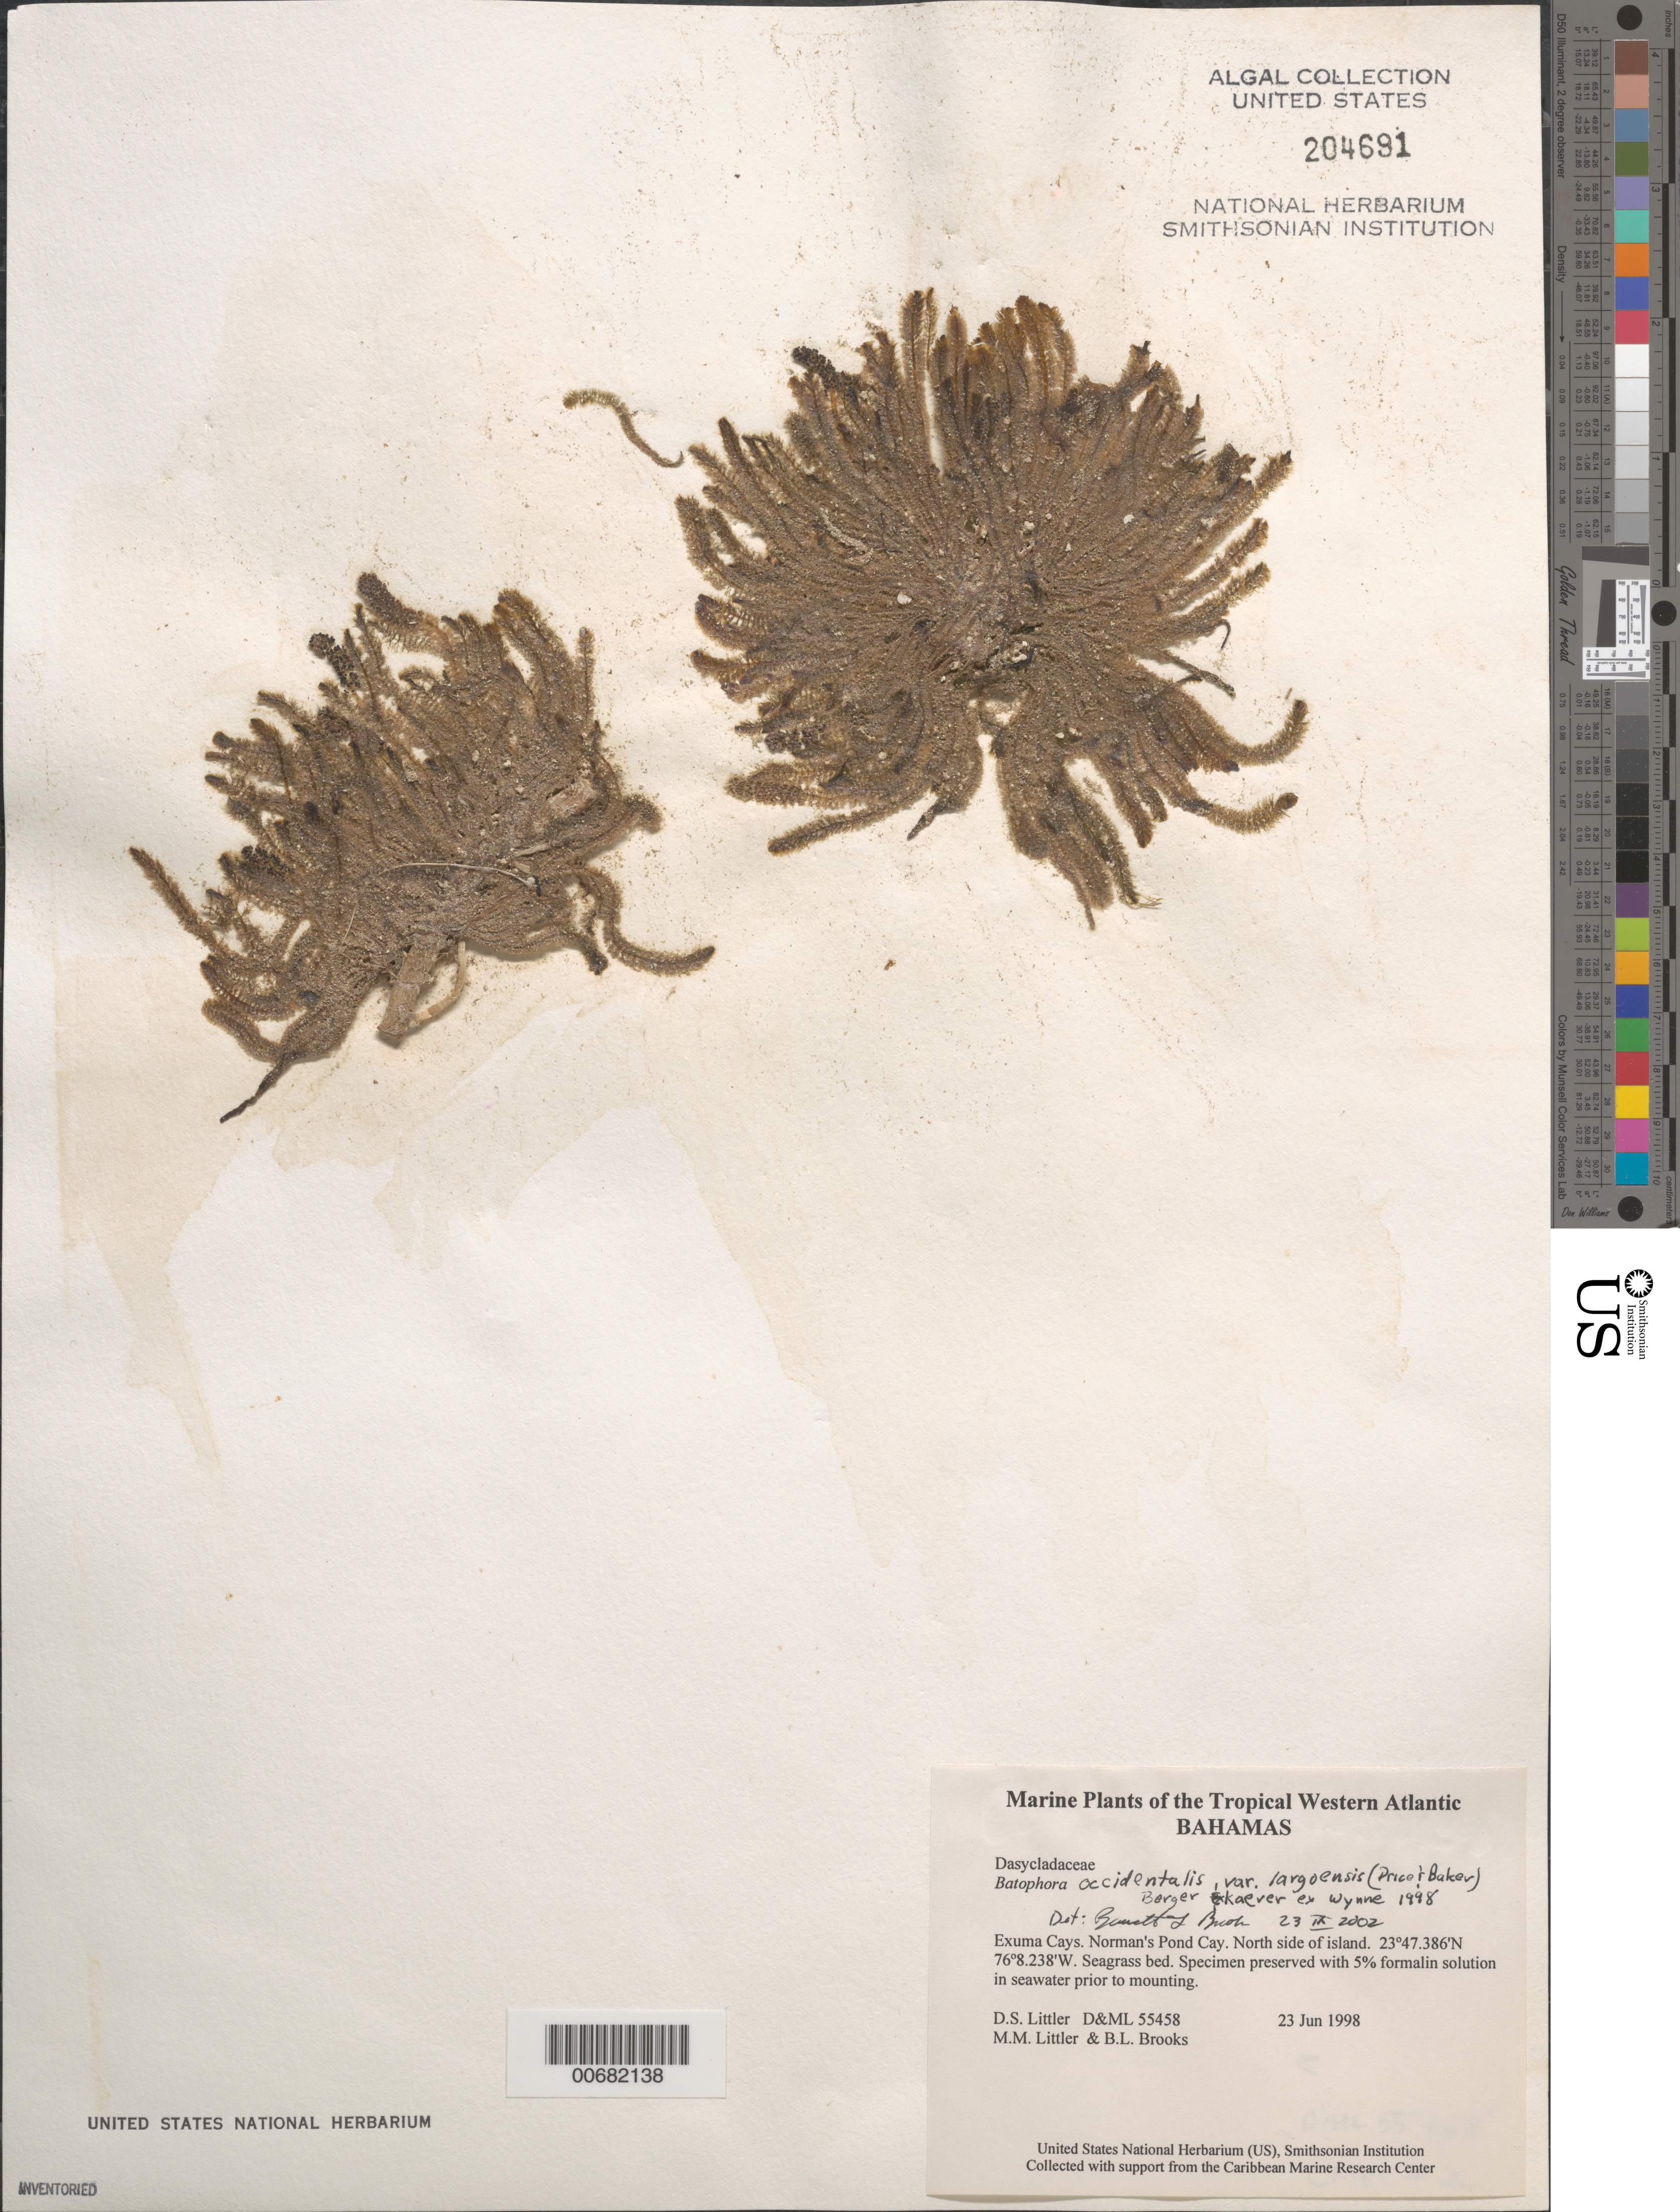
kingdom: Plantae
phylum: Chlorophyta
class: Ulvophyceae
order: Dasycladales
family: Dasycladaceae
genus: Batophora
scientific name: Batophora occidentalis var. largoensis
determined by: Brooks, B. L., (BOT), Smithsonian Institution - National Museum of Natural History (UNITED STATES)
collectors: D. S. Littler, M. M. Littler & B. Brooks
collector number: D&ML 55458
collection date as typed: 23 Jun 1998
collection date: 1998-06-23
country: Bahamas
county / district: Exuma District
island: Norman's Pond Cay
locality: North side of island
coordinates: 23 47.386' N, 76 8.238' W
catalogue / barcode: US 204691